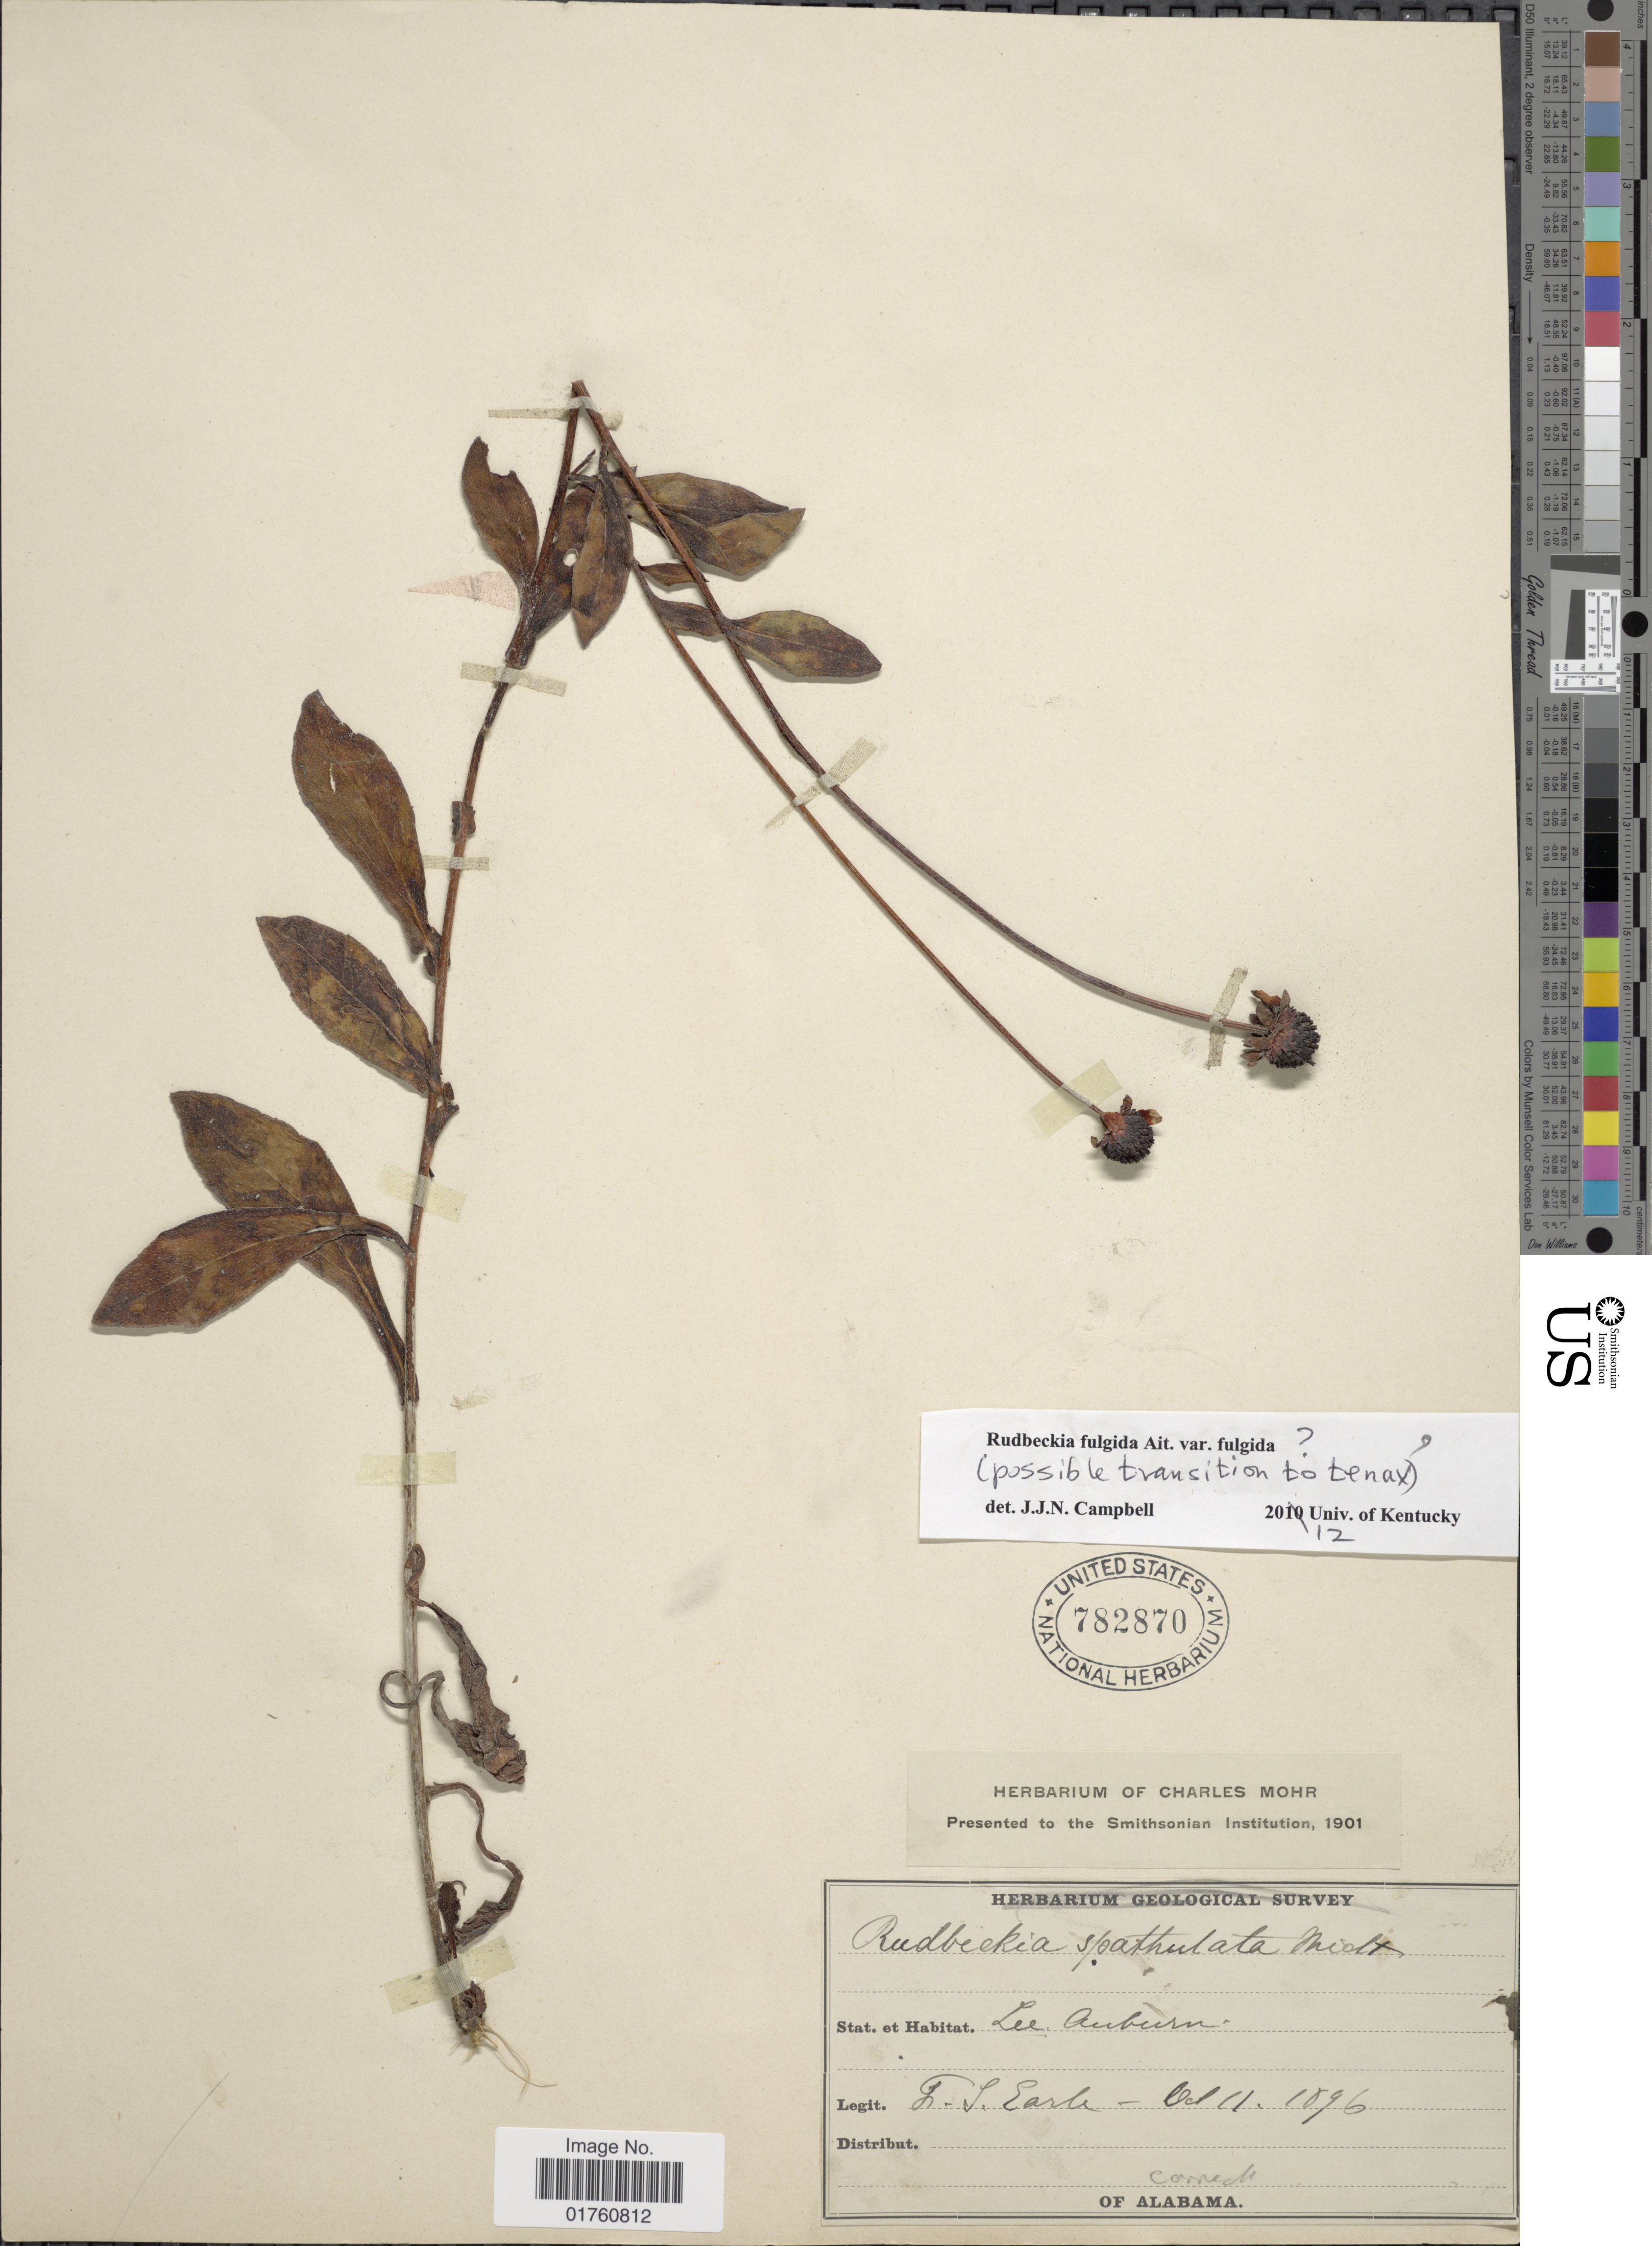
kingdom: Plantae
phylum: Tracheophyta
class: Magnoliopsida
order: Asterales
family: Asteraceae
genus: Rudbeckia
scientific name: Rudbeckia fulgida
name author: Aiton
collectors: F. S. Earle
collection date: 1896-10-11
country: United States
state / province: Alabama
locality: Lee, Auburn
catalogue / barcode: US 78287